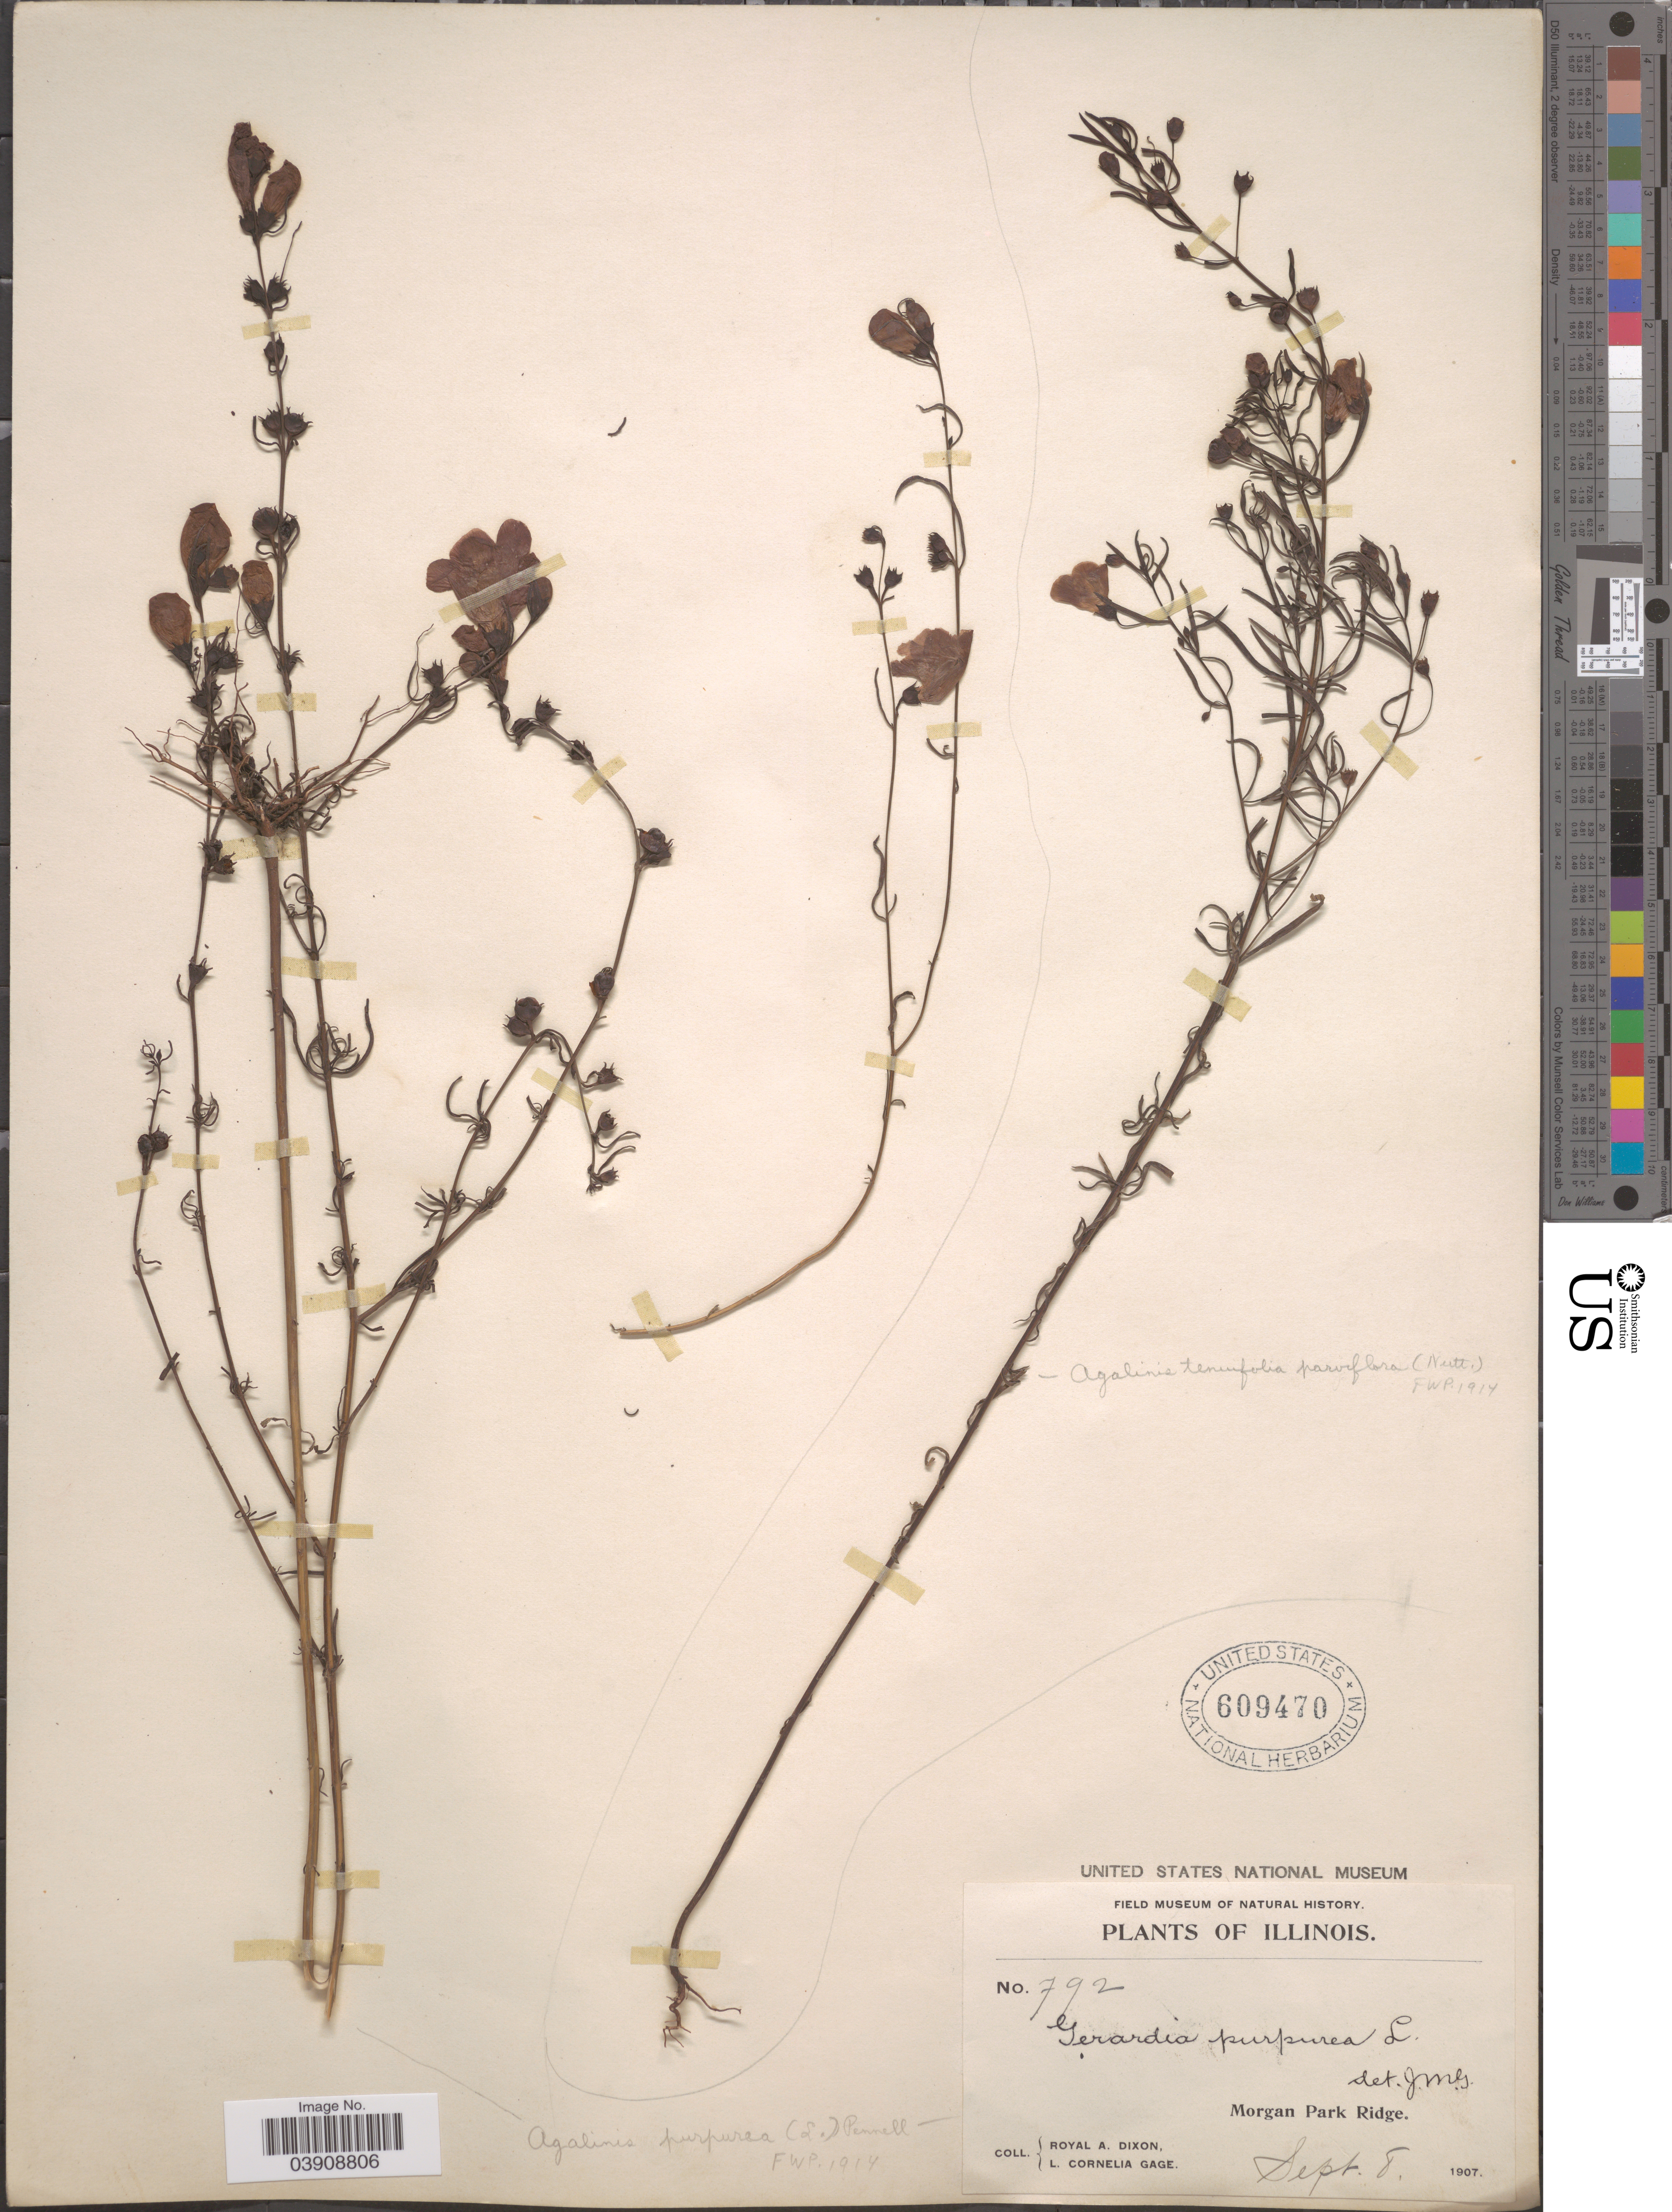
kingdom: Plantae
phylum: Tracheophyta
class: Magnoliopsida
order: Lamiales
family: Orobanchaceae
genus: Agalinis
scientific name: Agalinis tenuifolia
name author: (Vahl) Raf.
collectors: R. A. Dixon & L. Gage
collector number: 792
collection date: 1907-09-08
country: United States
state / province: Illinois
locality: Morgan Park Ridge.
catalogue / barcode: US 609470